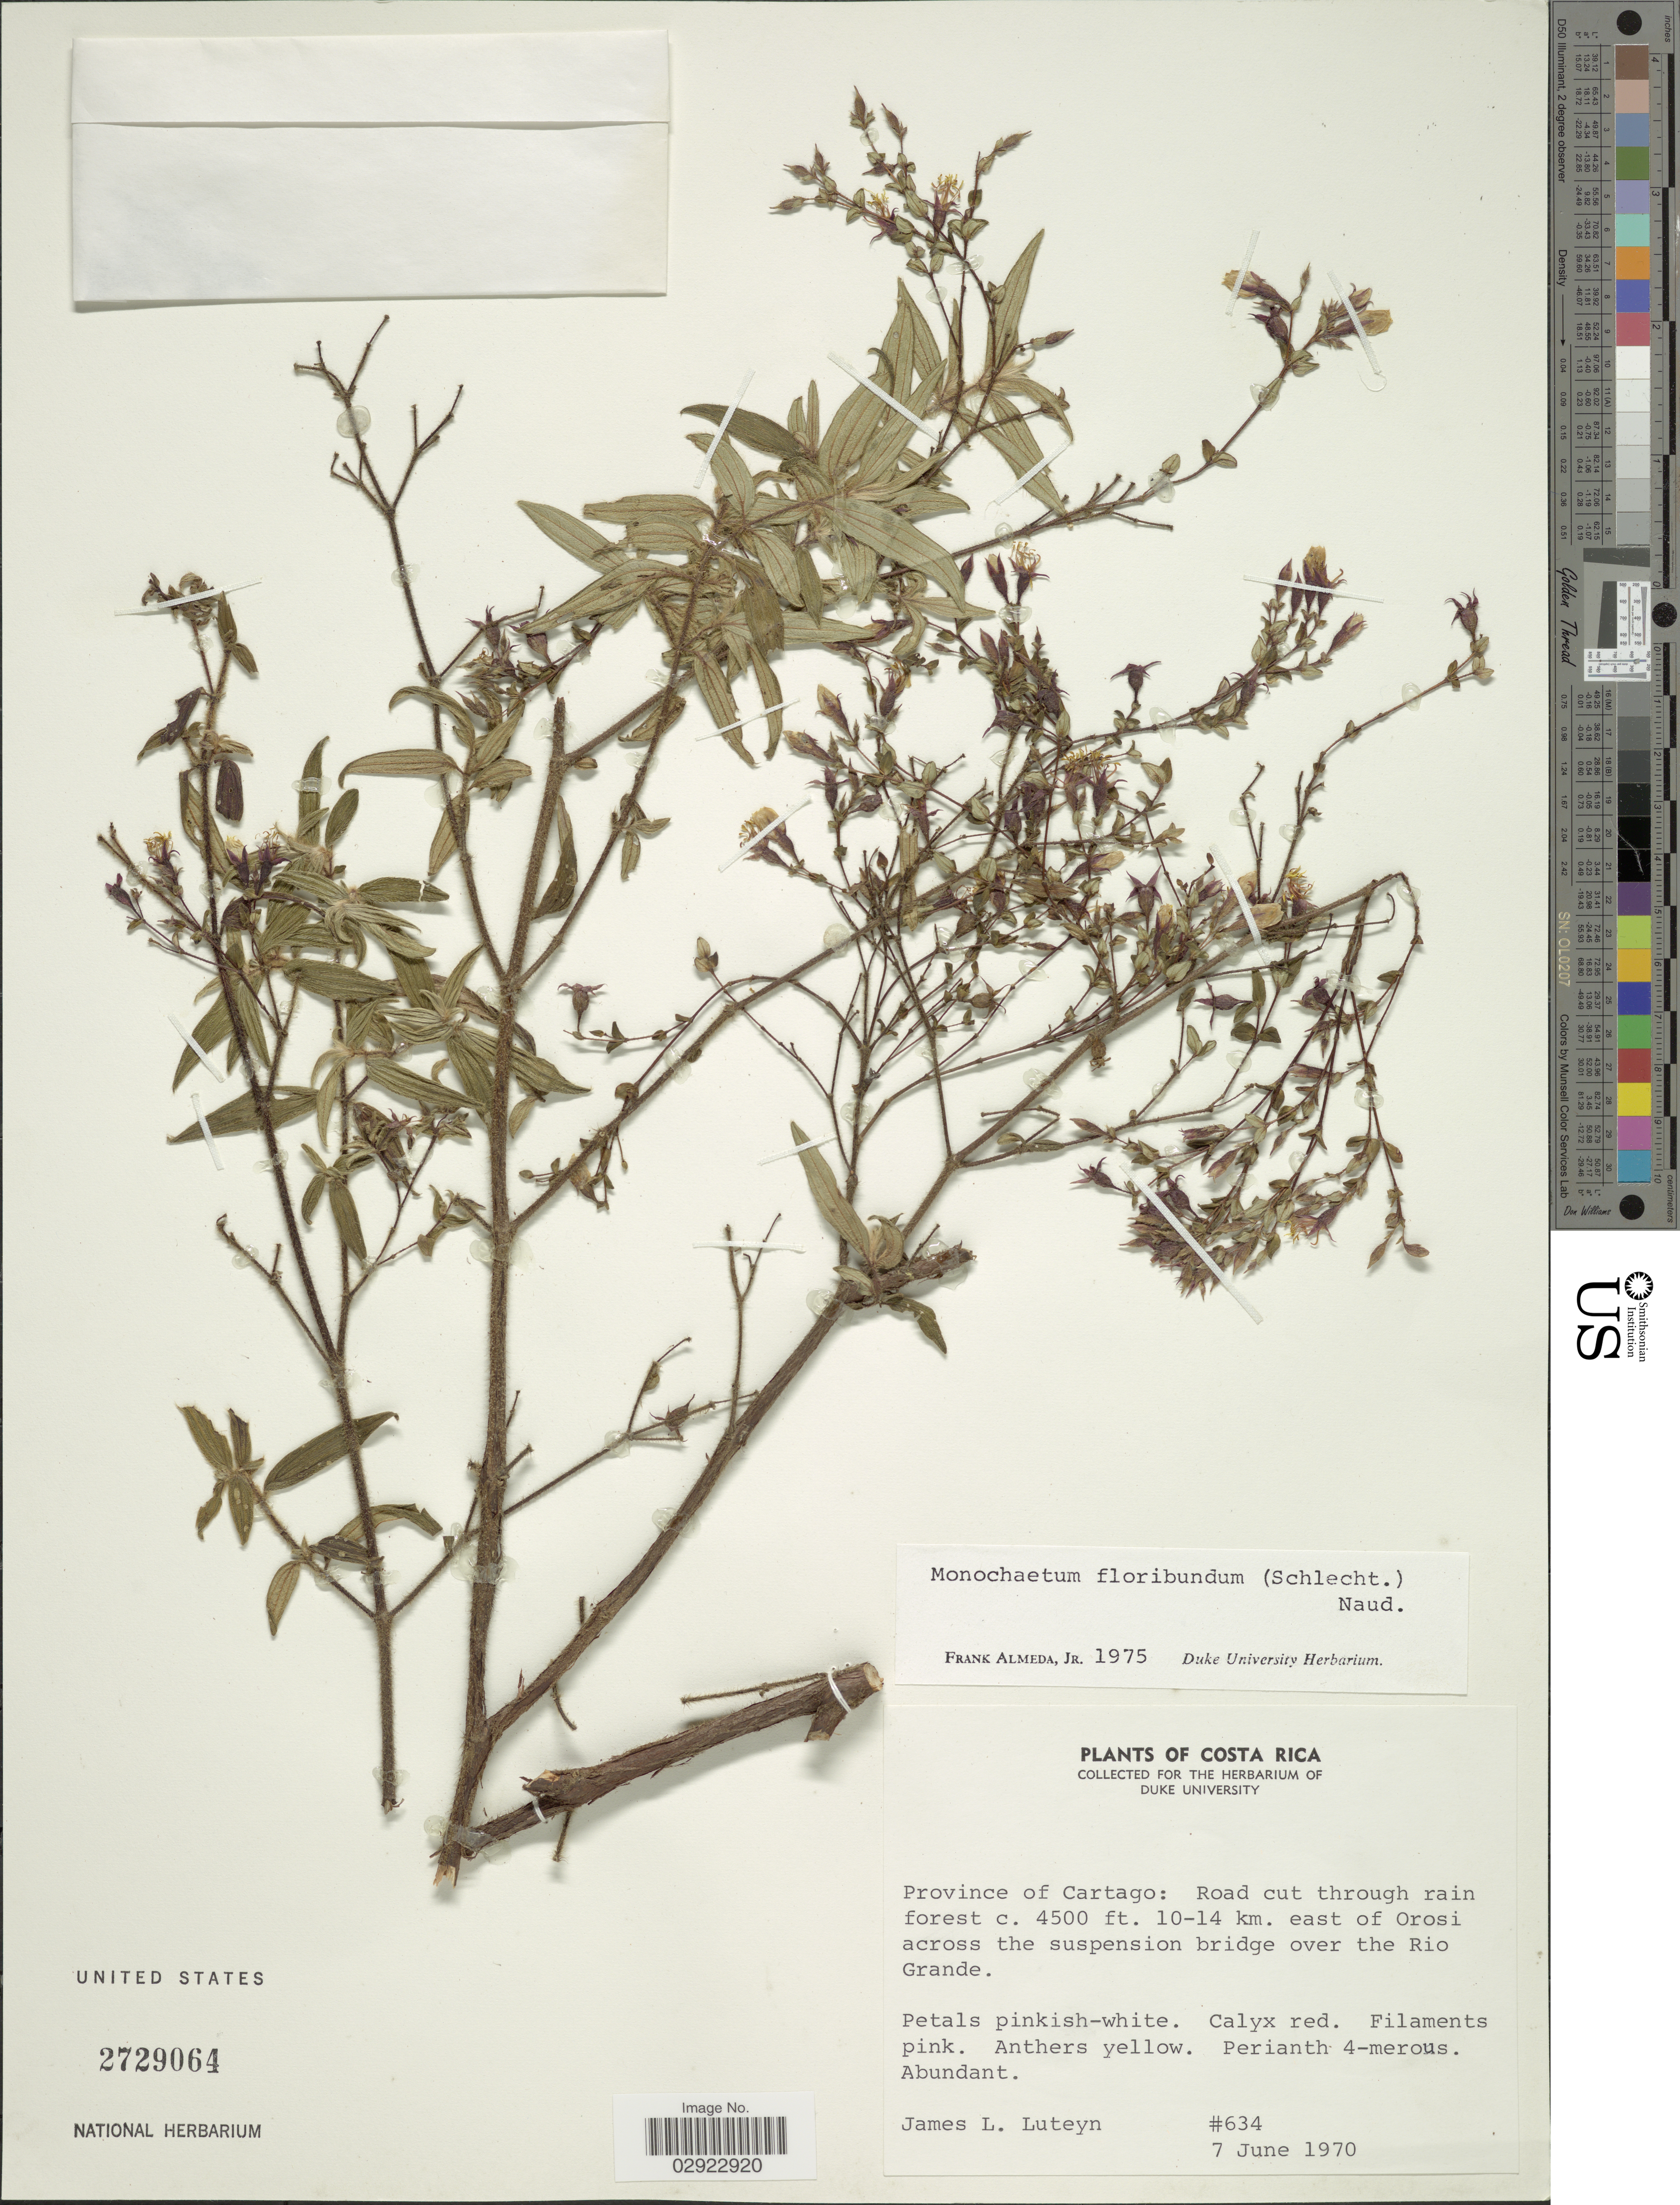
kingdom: Plantae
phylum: Tracheophyta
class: Magnoliopsida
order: Myrtales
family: Melastomataceae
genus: Monochaetum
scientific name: Monochaetum floribundum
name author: (Schltdl.) Naudin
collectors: J. L. Luteyn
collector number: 634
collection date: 1970-06-07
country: Costa Rica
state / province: Cartago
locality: Province of Cartago: Road cut through rain forest, 10-14 km. east of Orosi across the suspension bridge over the Rio Grande.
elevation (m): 1372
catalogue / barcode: US 2729064